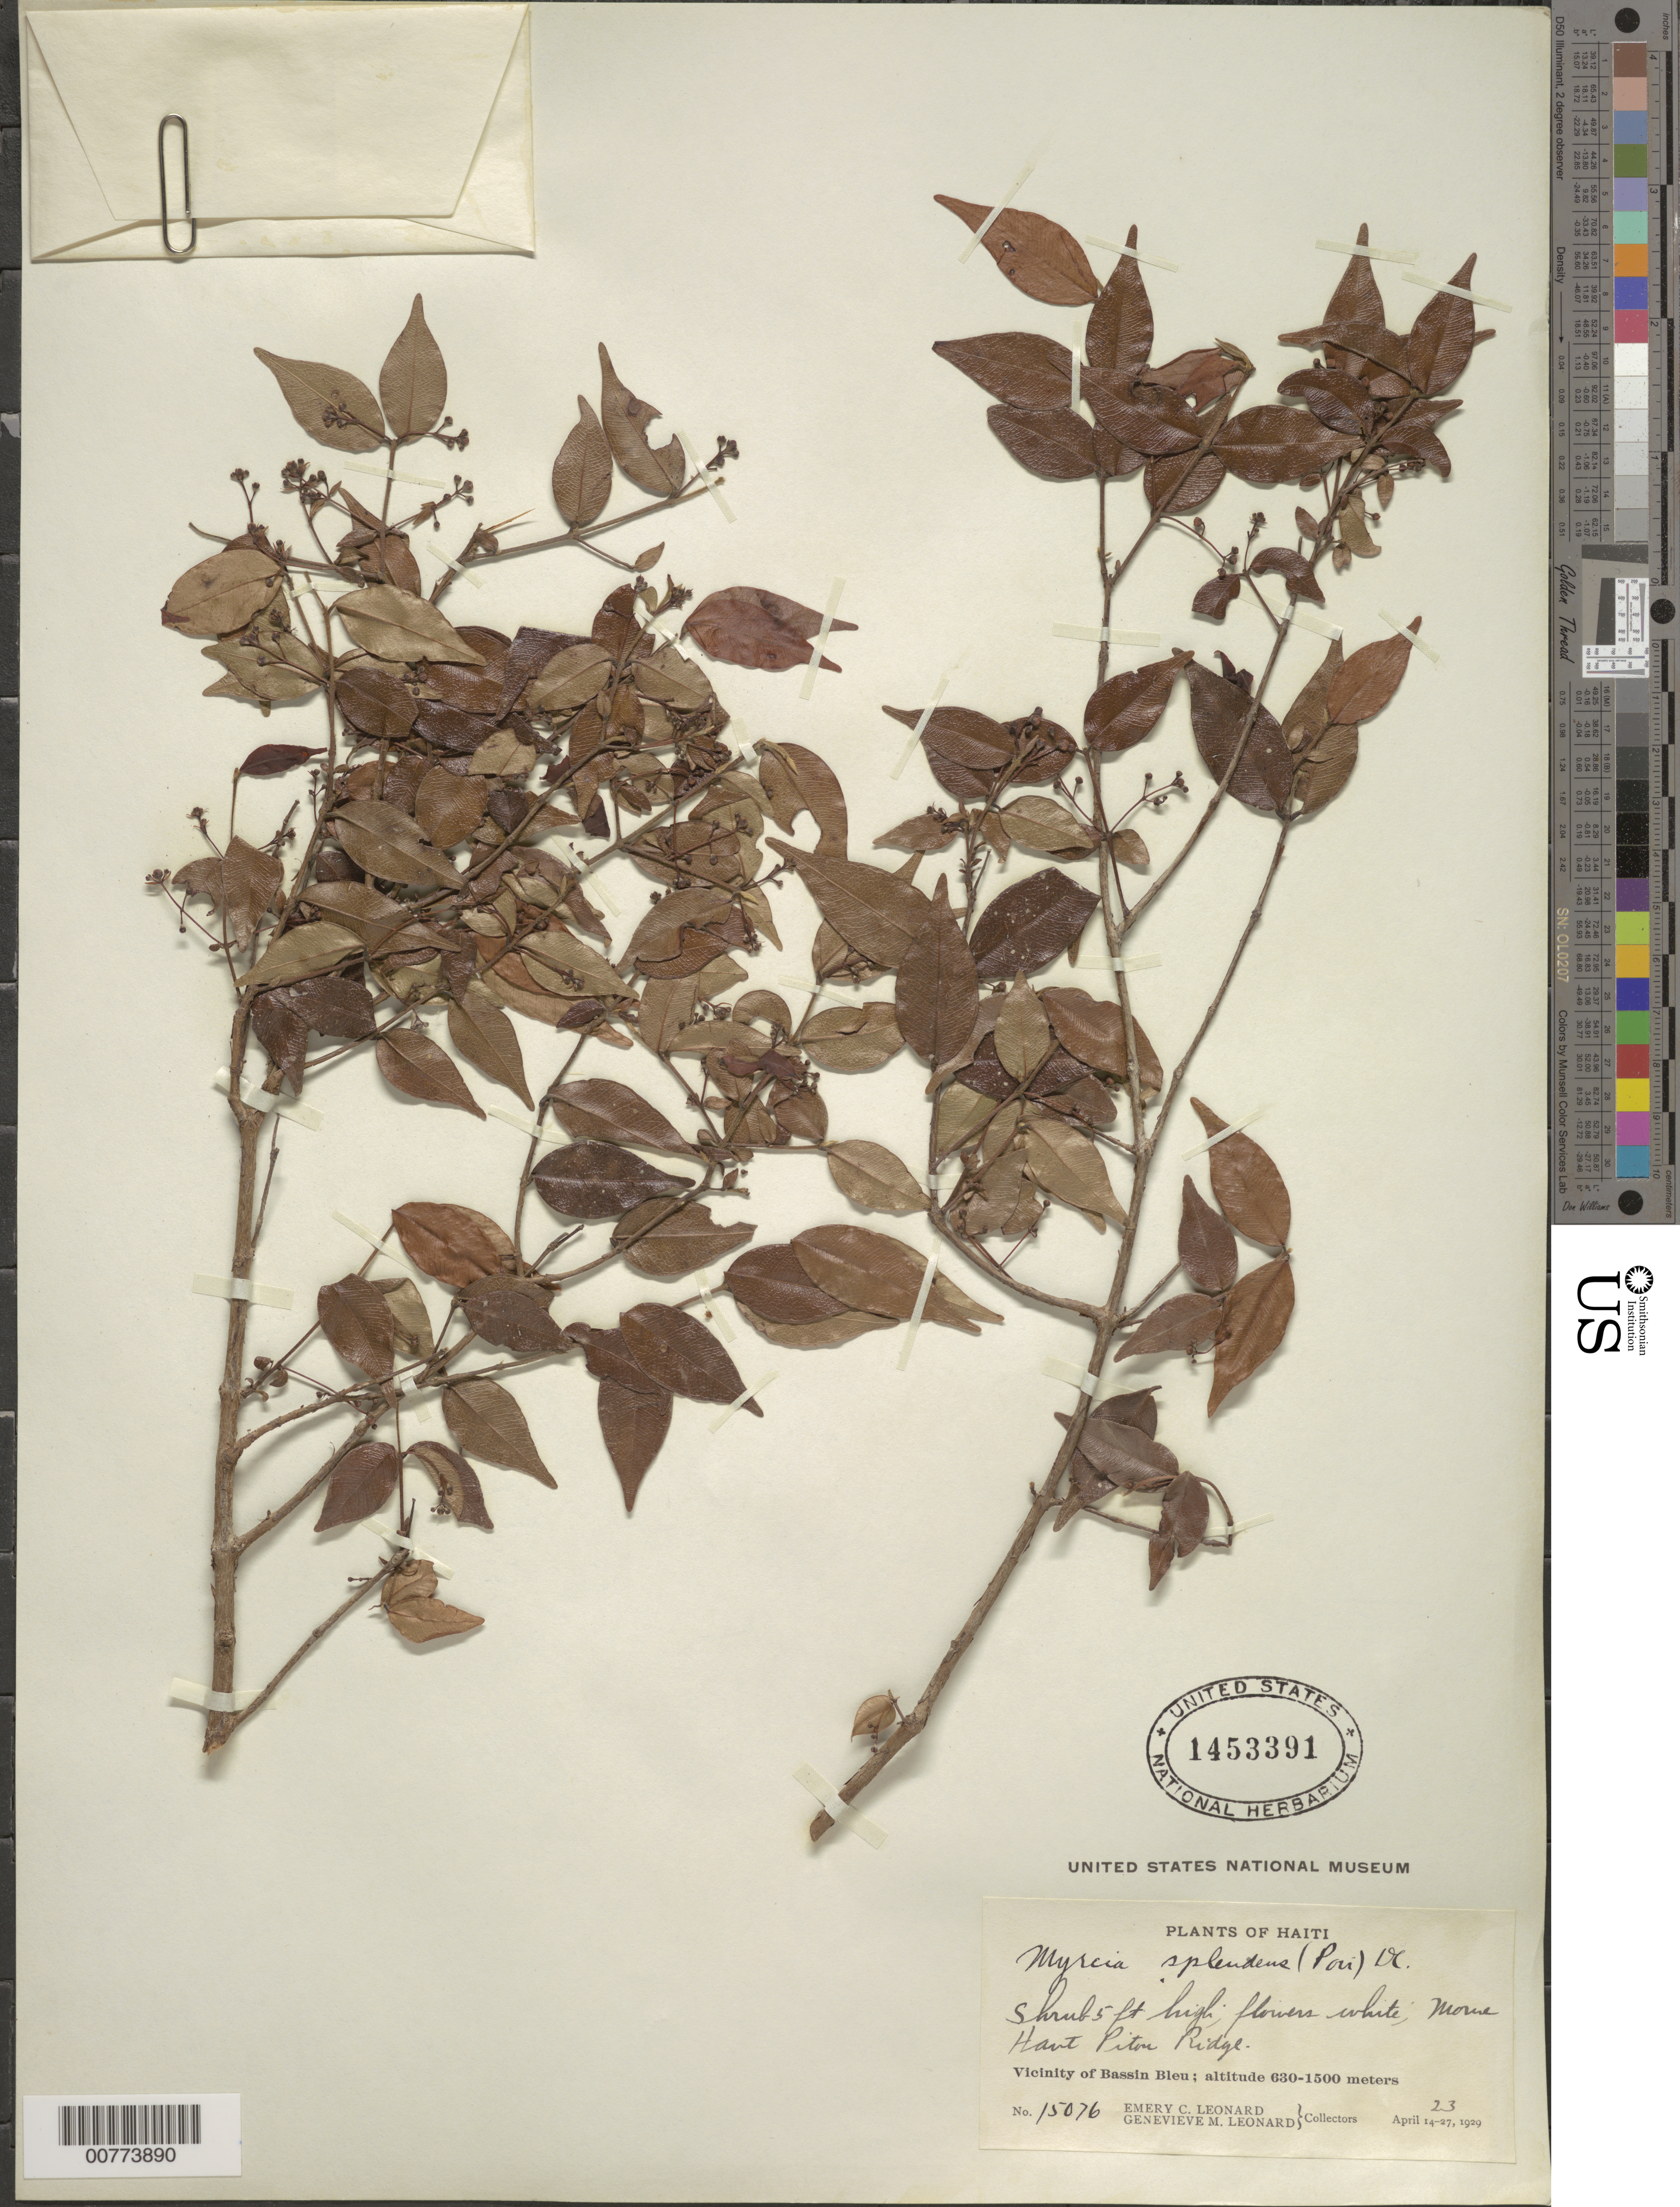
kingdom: Plantae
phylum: Tracheophyta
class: Magnoliopsida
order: Myrtales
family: Myrtaceae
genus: Myrcia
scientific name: Myrcia splendens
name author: (Sw.) DC.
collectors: E. C. Leonard & G. M. Leonard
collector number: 15076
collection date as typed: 23 Apr 1929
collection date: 1929-04-23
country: Haiti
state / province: Nord-Ouest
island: Hispaniola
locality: Vicinity of Bassin Bleu, Morne Haut Piton Ridge.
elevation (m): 630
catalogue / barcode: US 1453391